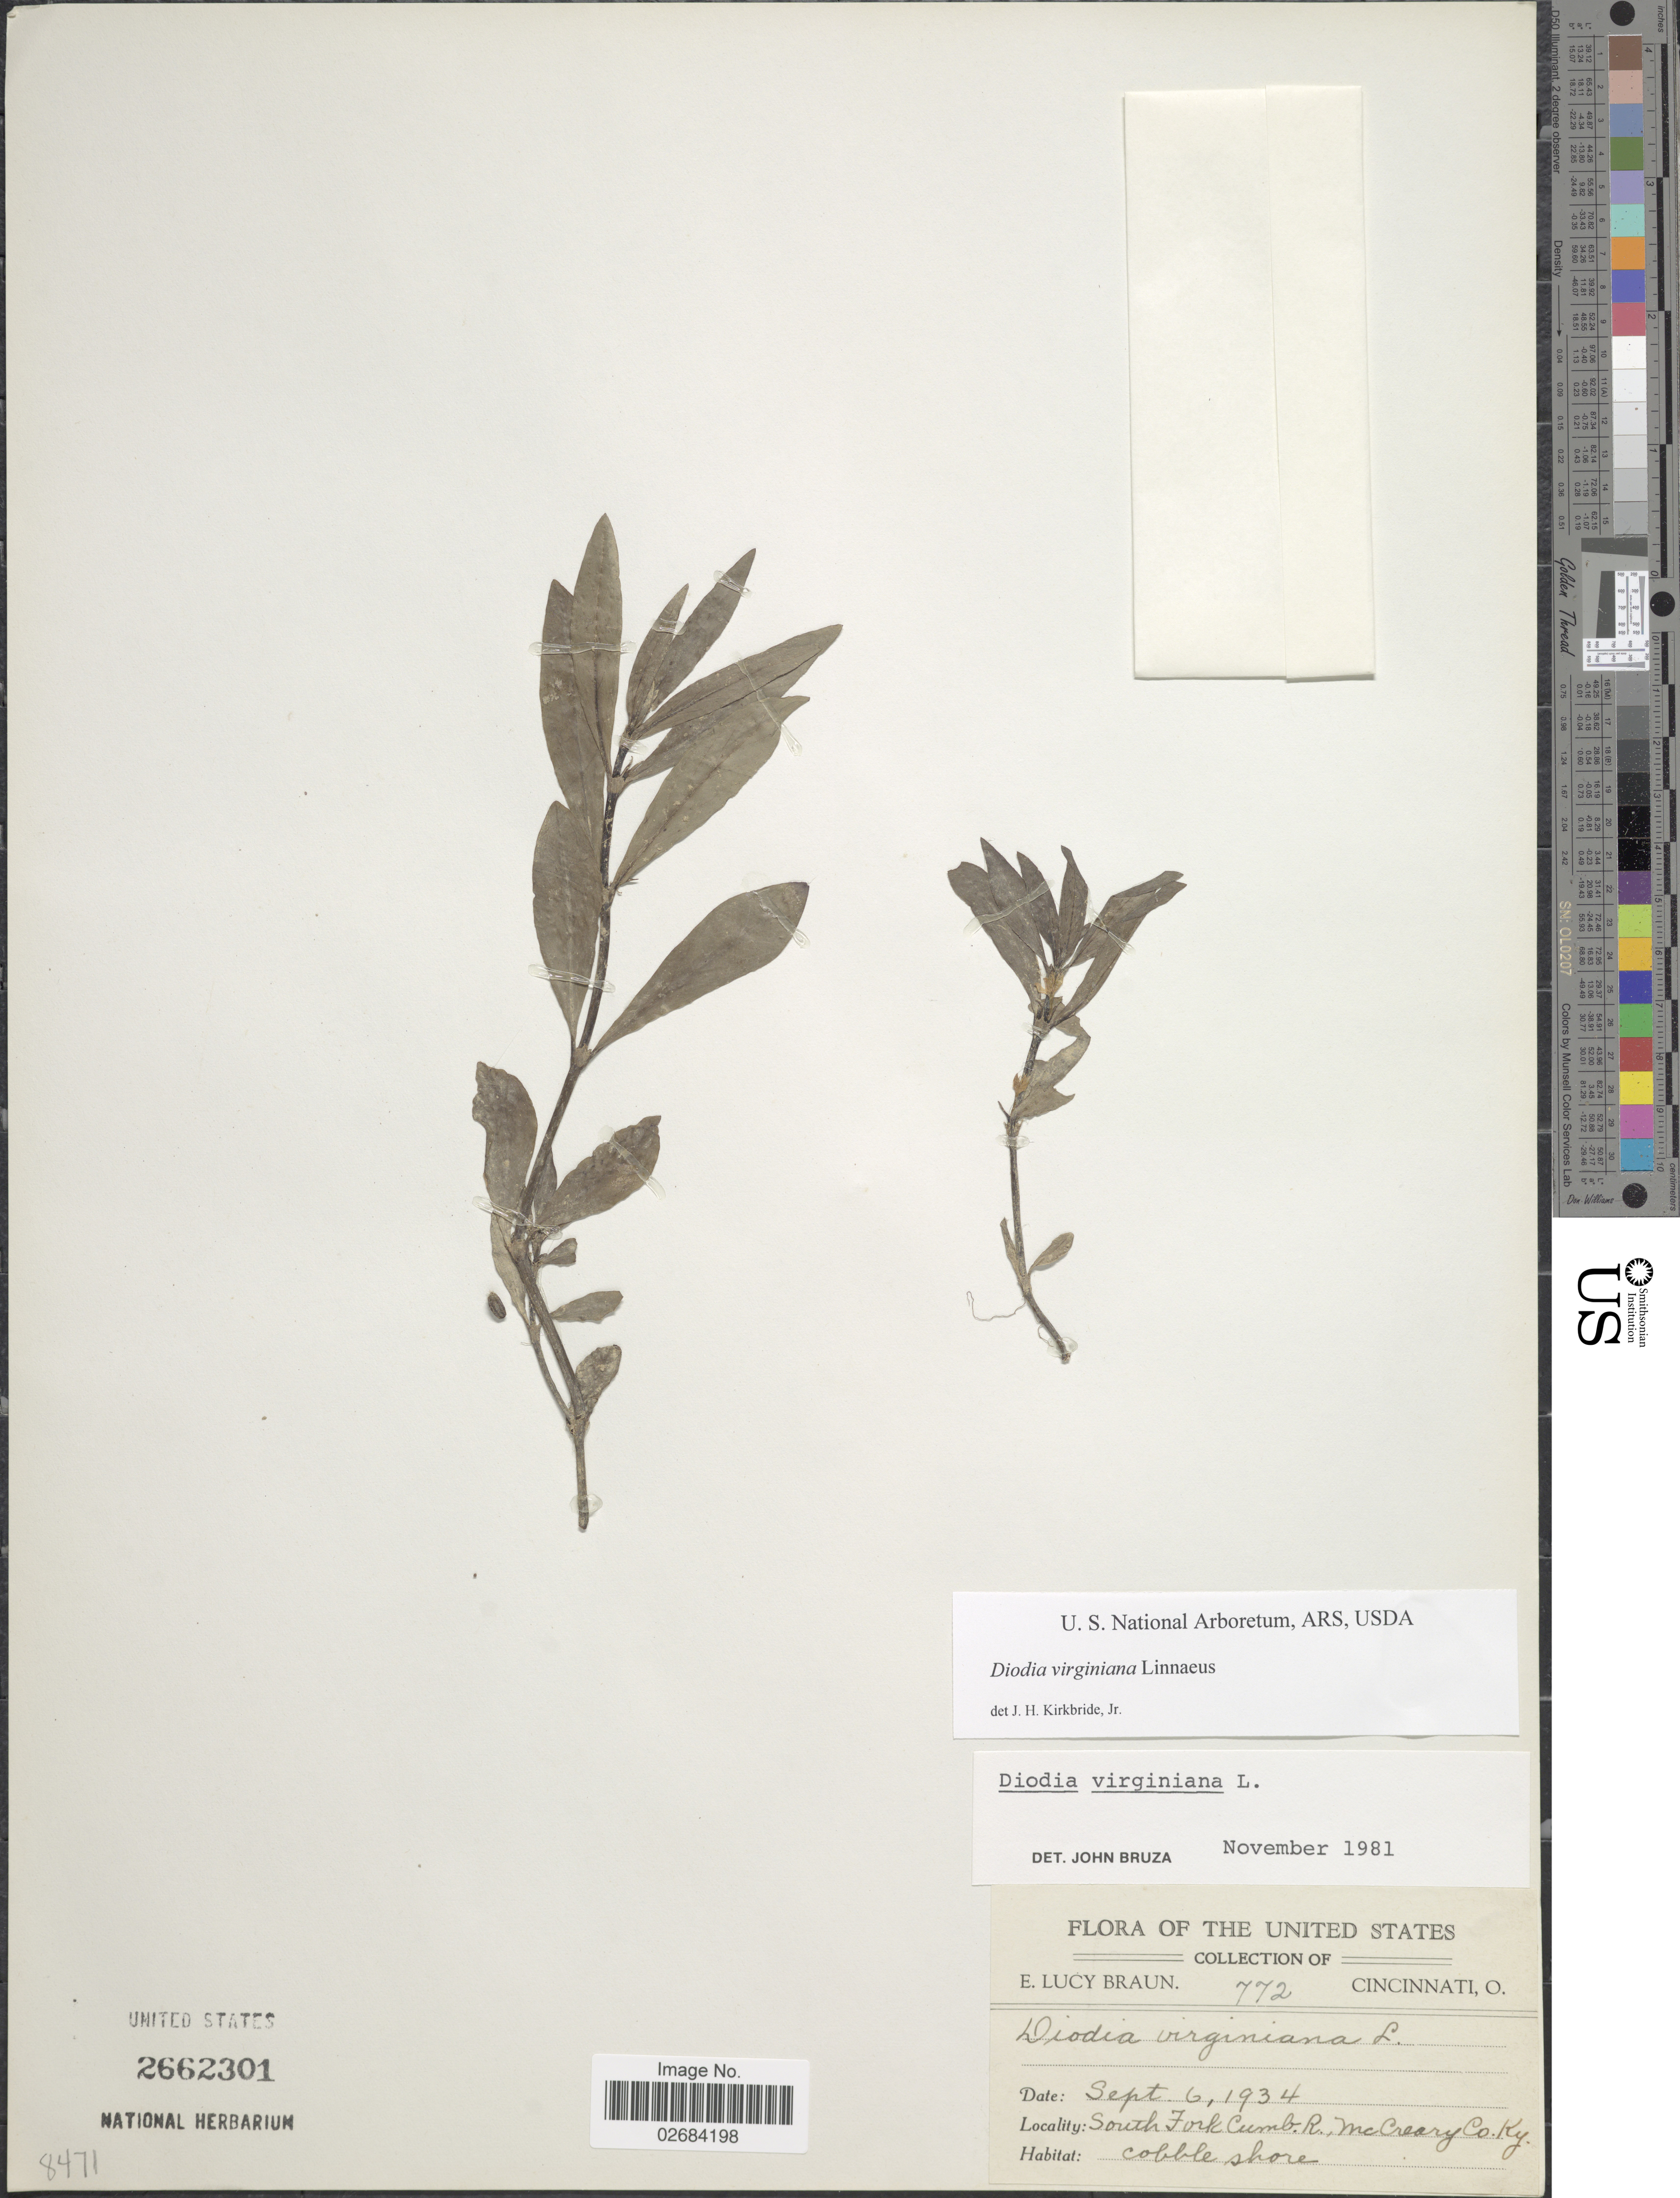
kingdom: Plantae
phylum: Tracheophyta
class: Magnoliopsida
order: Gentianales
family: Rubiaceae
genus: Diodia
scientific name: Diodia virginiana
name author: L.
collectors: E. L. Braun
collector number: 772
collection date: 1934-09-06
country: United States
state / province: Kentucky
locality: South Fork Cum. R., McCreary Co., cobble shore.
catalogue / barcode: US 2662301